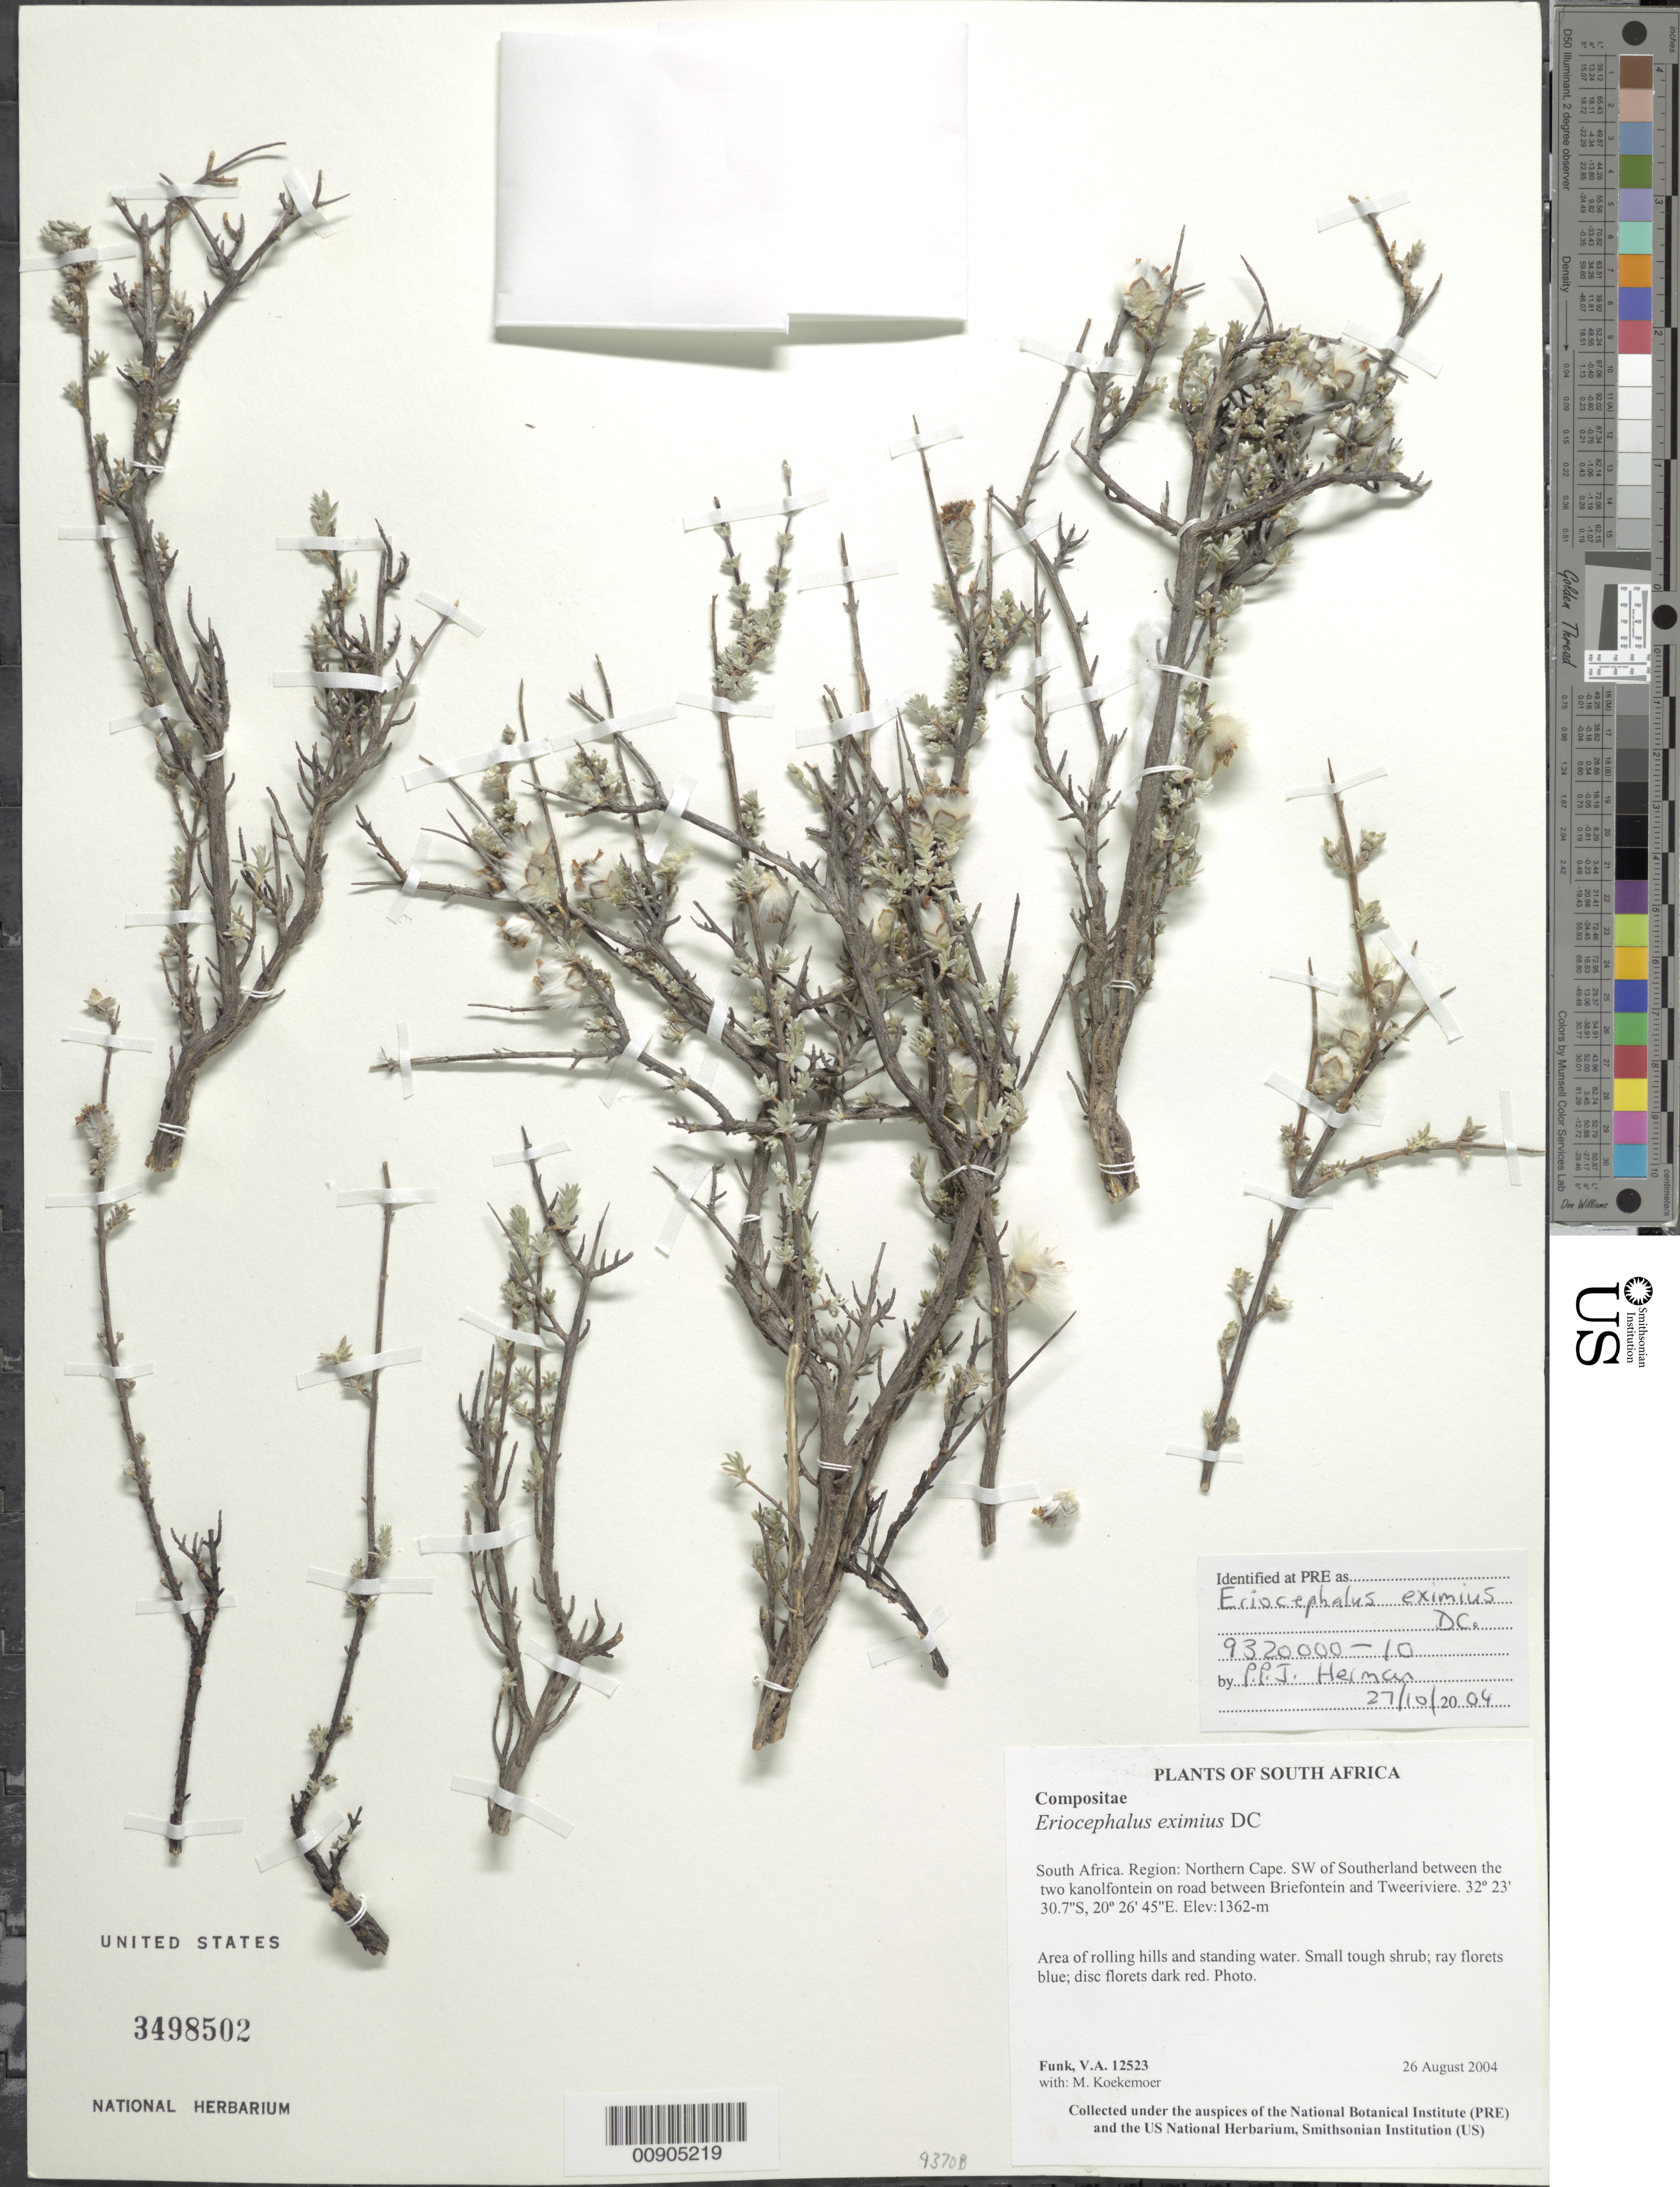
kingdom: Plantae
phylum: Tracheophyta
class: Magnoliopsida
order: Asterales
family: Asteraceae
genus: Eriocephalus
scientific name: Eriocephalus eximius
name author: DC.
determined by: Herman, P. P. J.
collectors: V. Funk & M. Koekemoer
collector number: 12523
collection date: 2004-08-26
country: South Africa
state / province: Northern Cape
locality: SW of Sutherland, between Briefontein and Tweeriviere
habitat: Rolling hills and standing water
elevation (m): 1362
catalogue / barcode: US 3498502